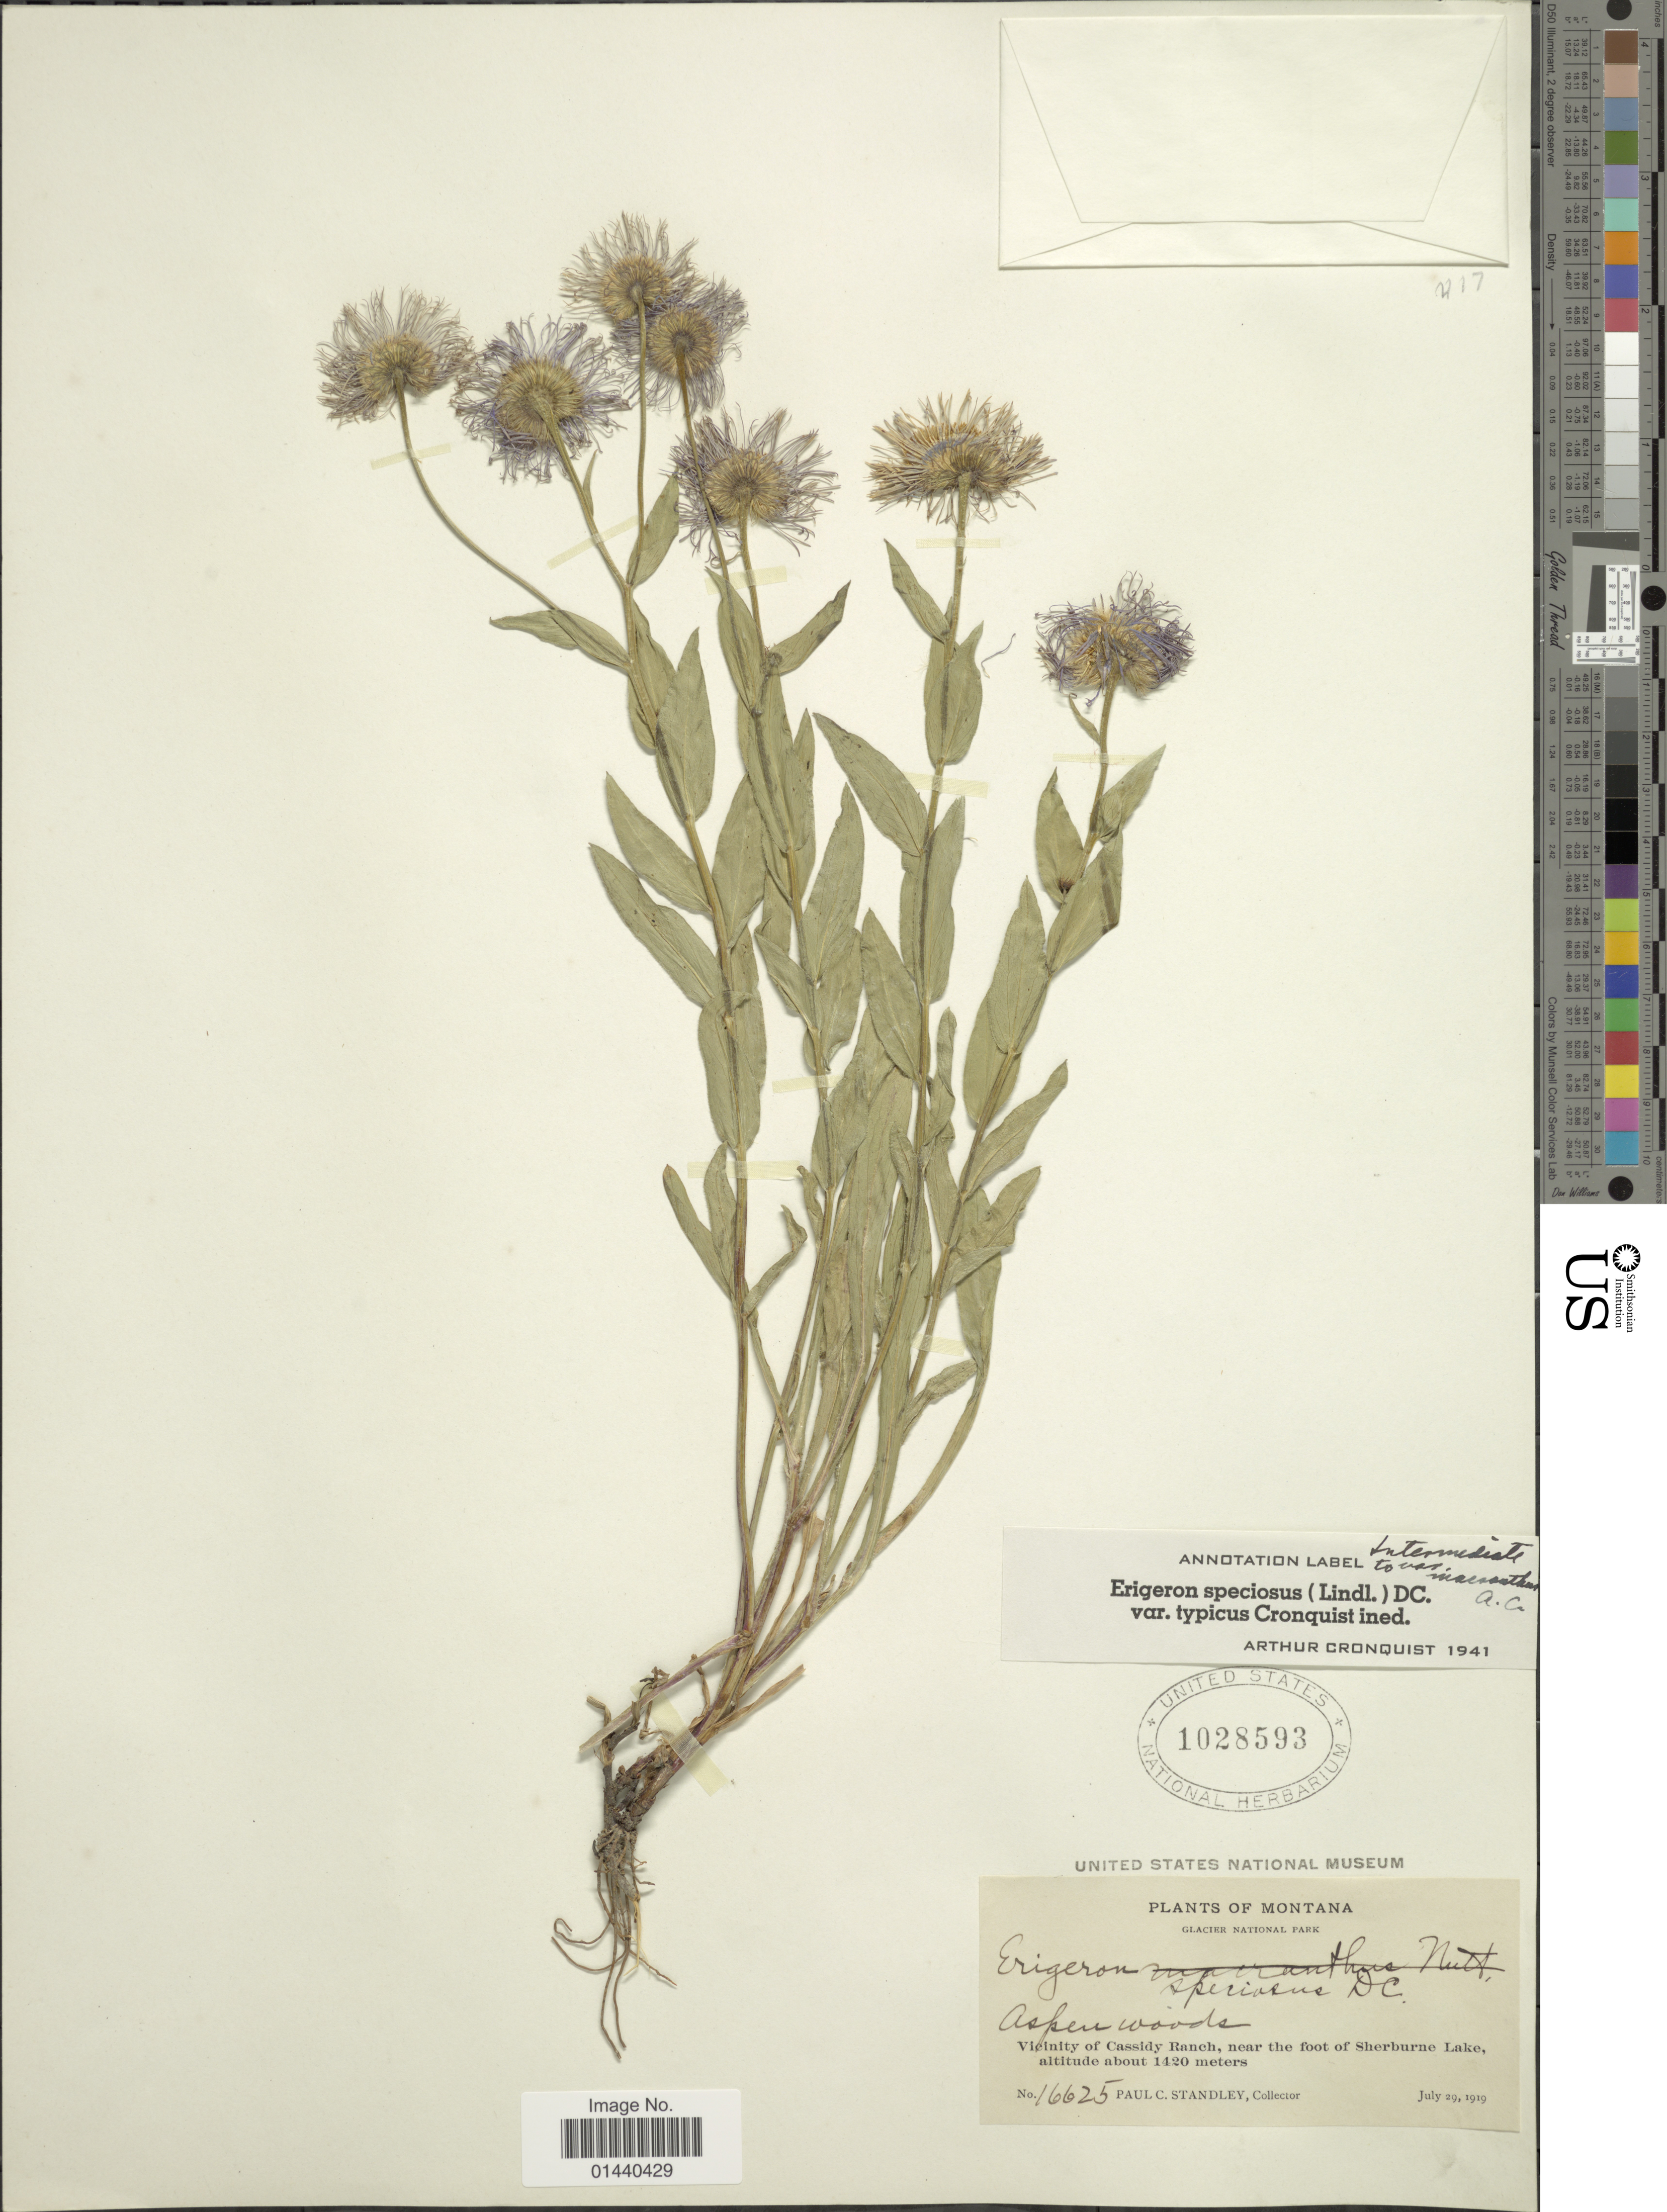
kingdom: Plantae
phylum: Tracheophyta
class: Magnoliopsida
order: Asterales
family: Asteraceae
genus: Erigeron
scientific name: Erigeron speciosus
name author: (Lindl.) DC.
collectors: P. C. Standley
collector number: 16625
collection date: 1919-07-29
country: United States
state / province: Montana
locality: Glacier National Park. Vicinity of Cassidy Ranch, near the foot of Sherburne Lake.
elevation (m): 1420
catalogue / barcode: US 1028593